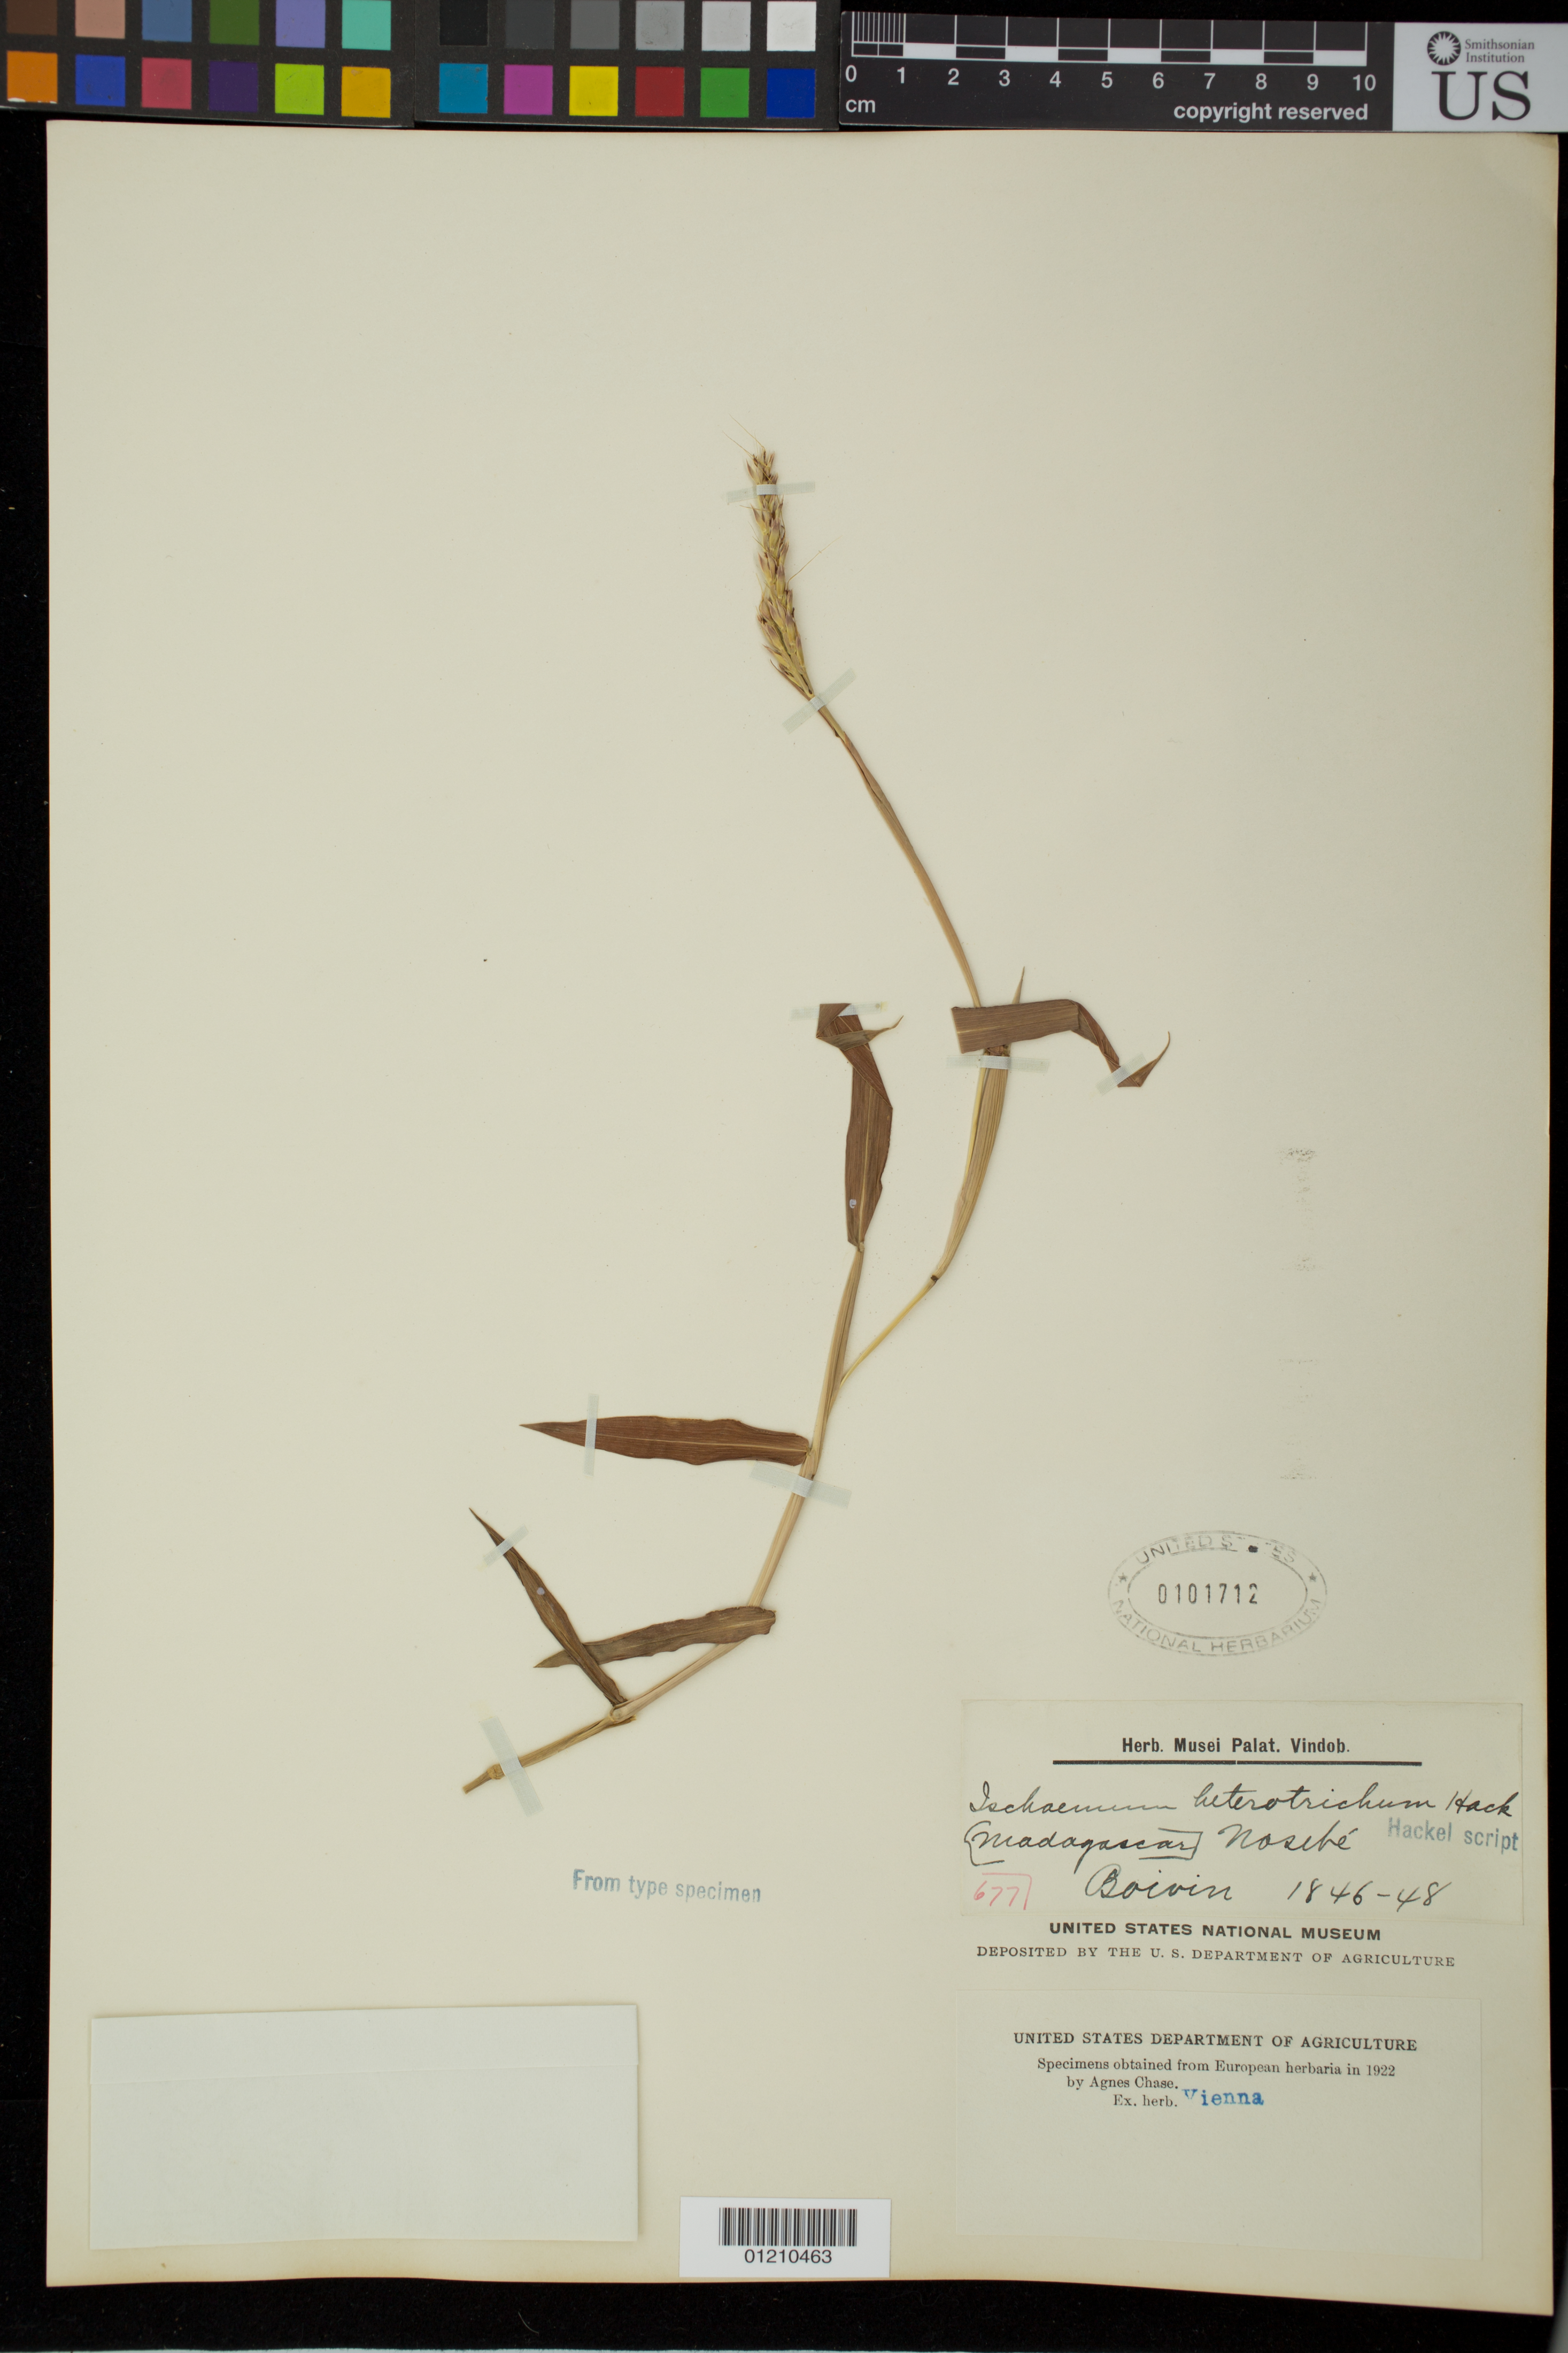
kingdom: Plantae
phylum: Tracheophyta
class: Liliopsida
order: Poales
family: Poaceae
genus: Ischaemum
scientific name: Ischaemum heterotrichum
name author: Hack.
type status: Syntype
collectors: L. H. Boivin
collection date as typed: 1846 to -- --- 1852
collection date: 1846/1852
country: Madagascar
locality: Nosibe.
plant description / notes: Fragmentary material of type specimen ex herb.Vienna.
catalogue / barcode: US 101712